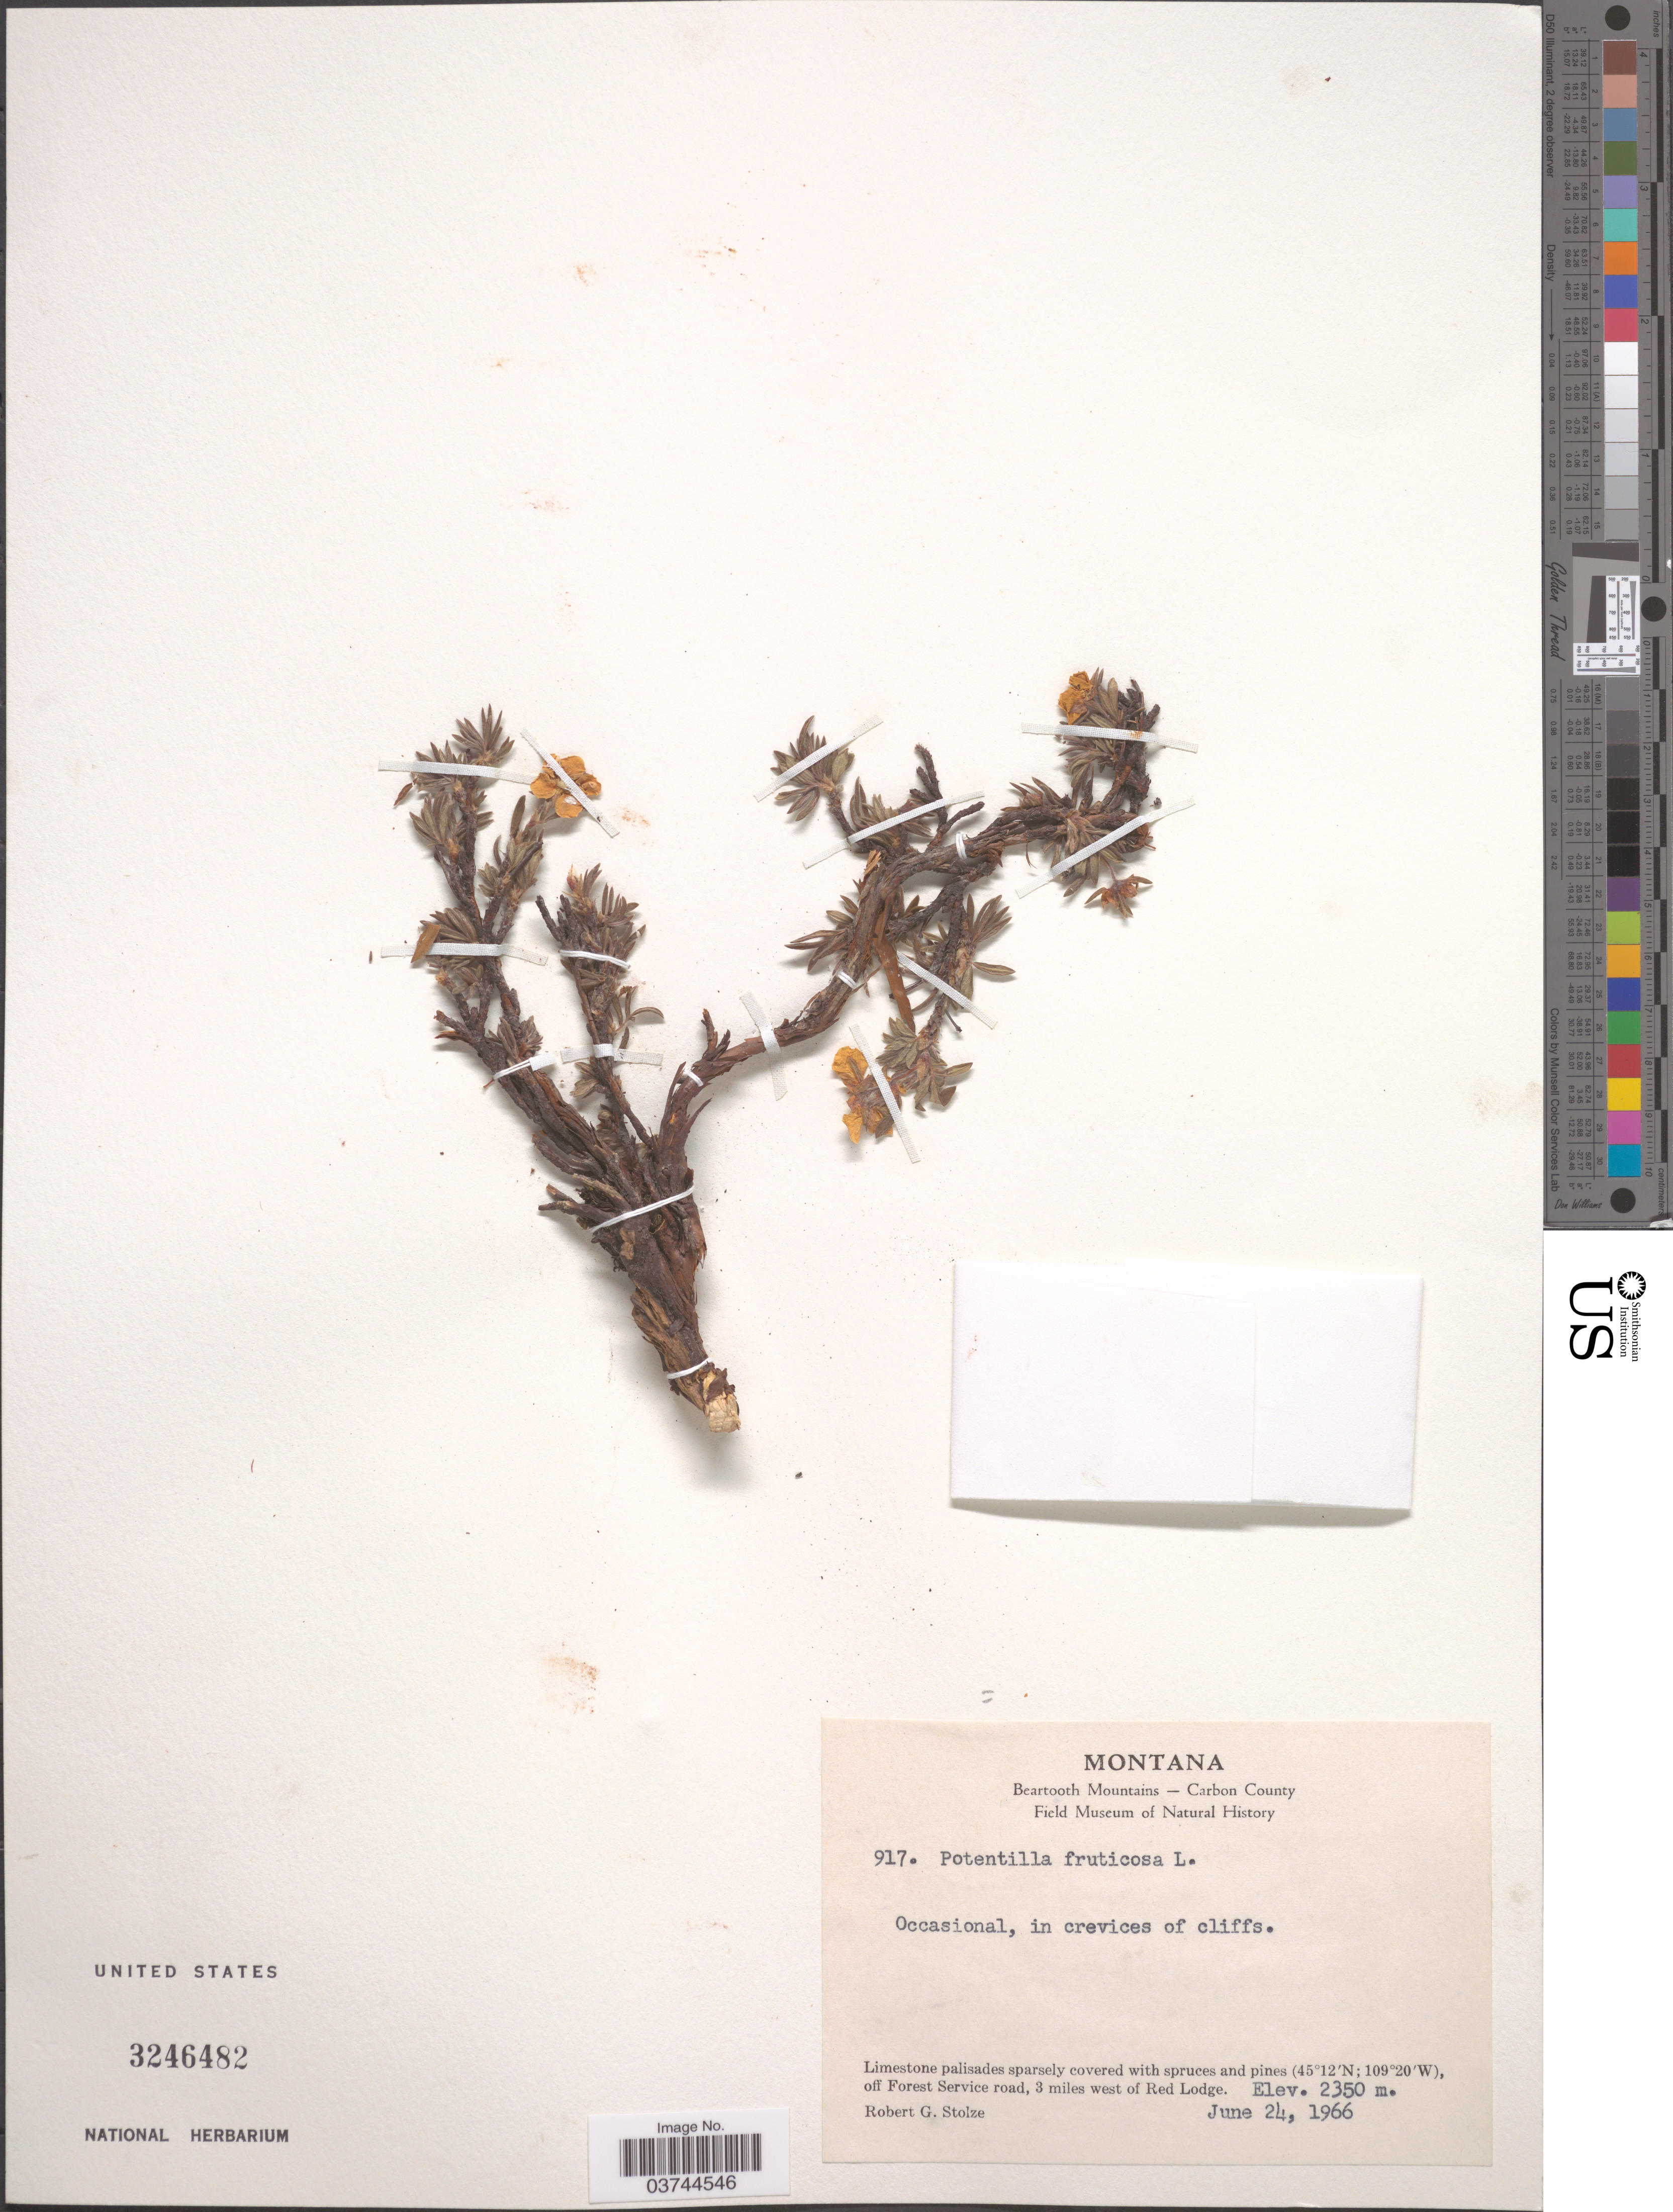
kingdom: Plantae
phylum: Tracheophyta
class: Magnoliopsida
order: Rosales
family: Rosaceae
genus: Dasiphora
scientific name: Dasiphora fruticosa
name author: (L.) Rydb.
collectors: R. G. Stolze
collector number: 917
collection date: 1966-06-24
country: United States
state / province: Montana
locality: Beartooth Mountains- Carbon County. Off Forest Service road, 3 miles west of Red Lodge.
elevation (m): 2350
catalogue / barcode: US 3246482